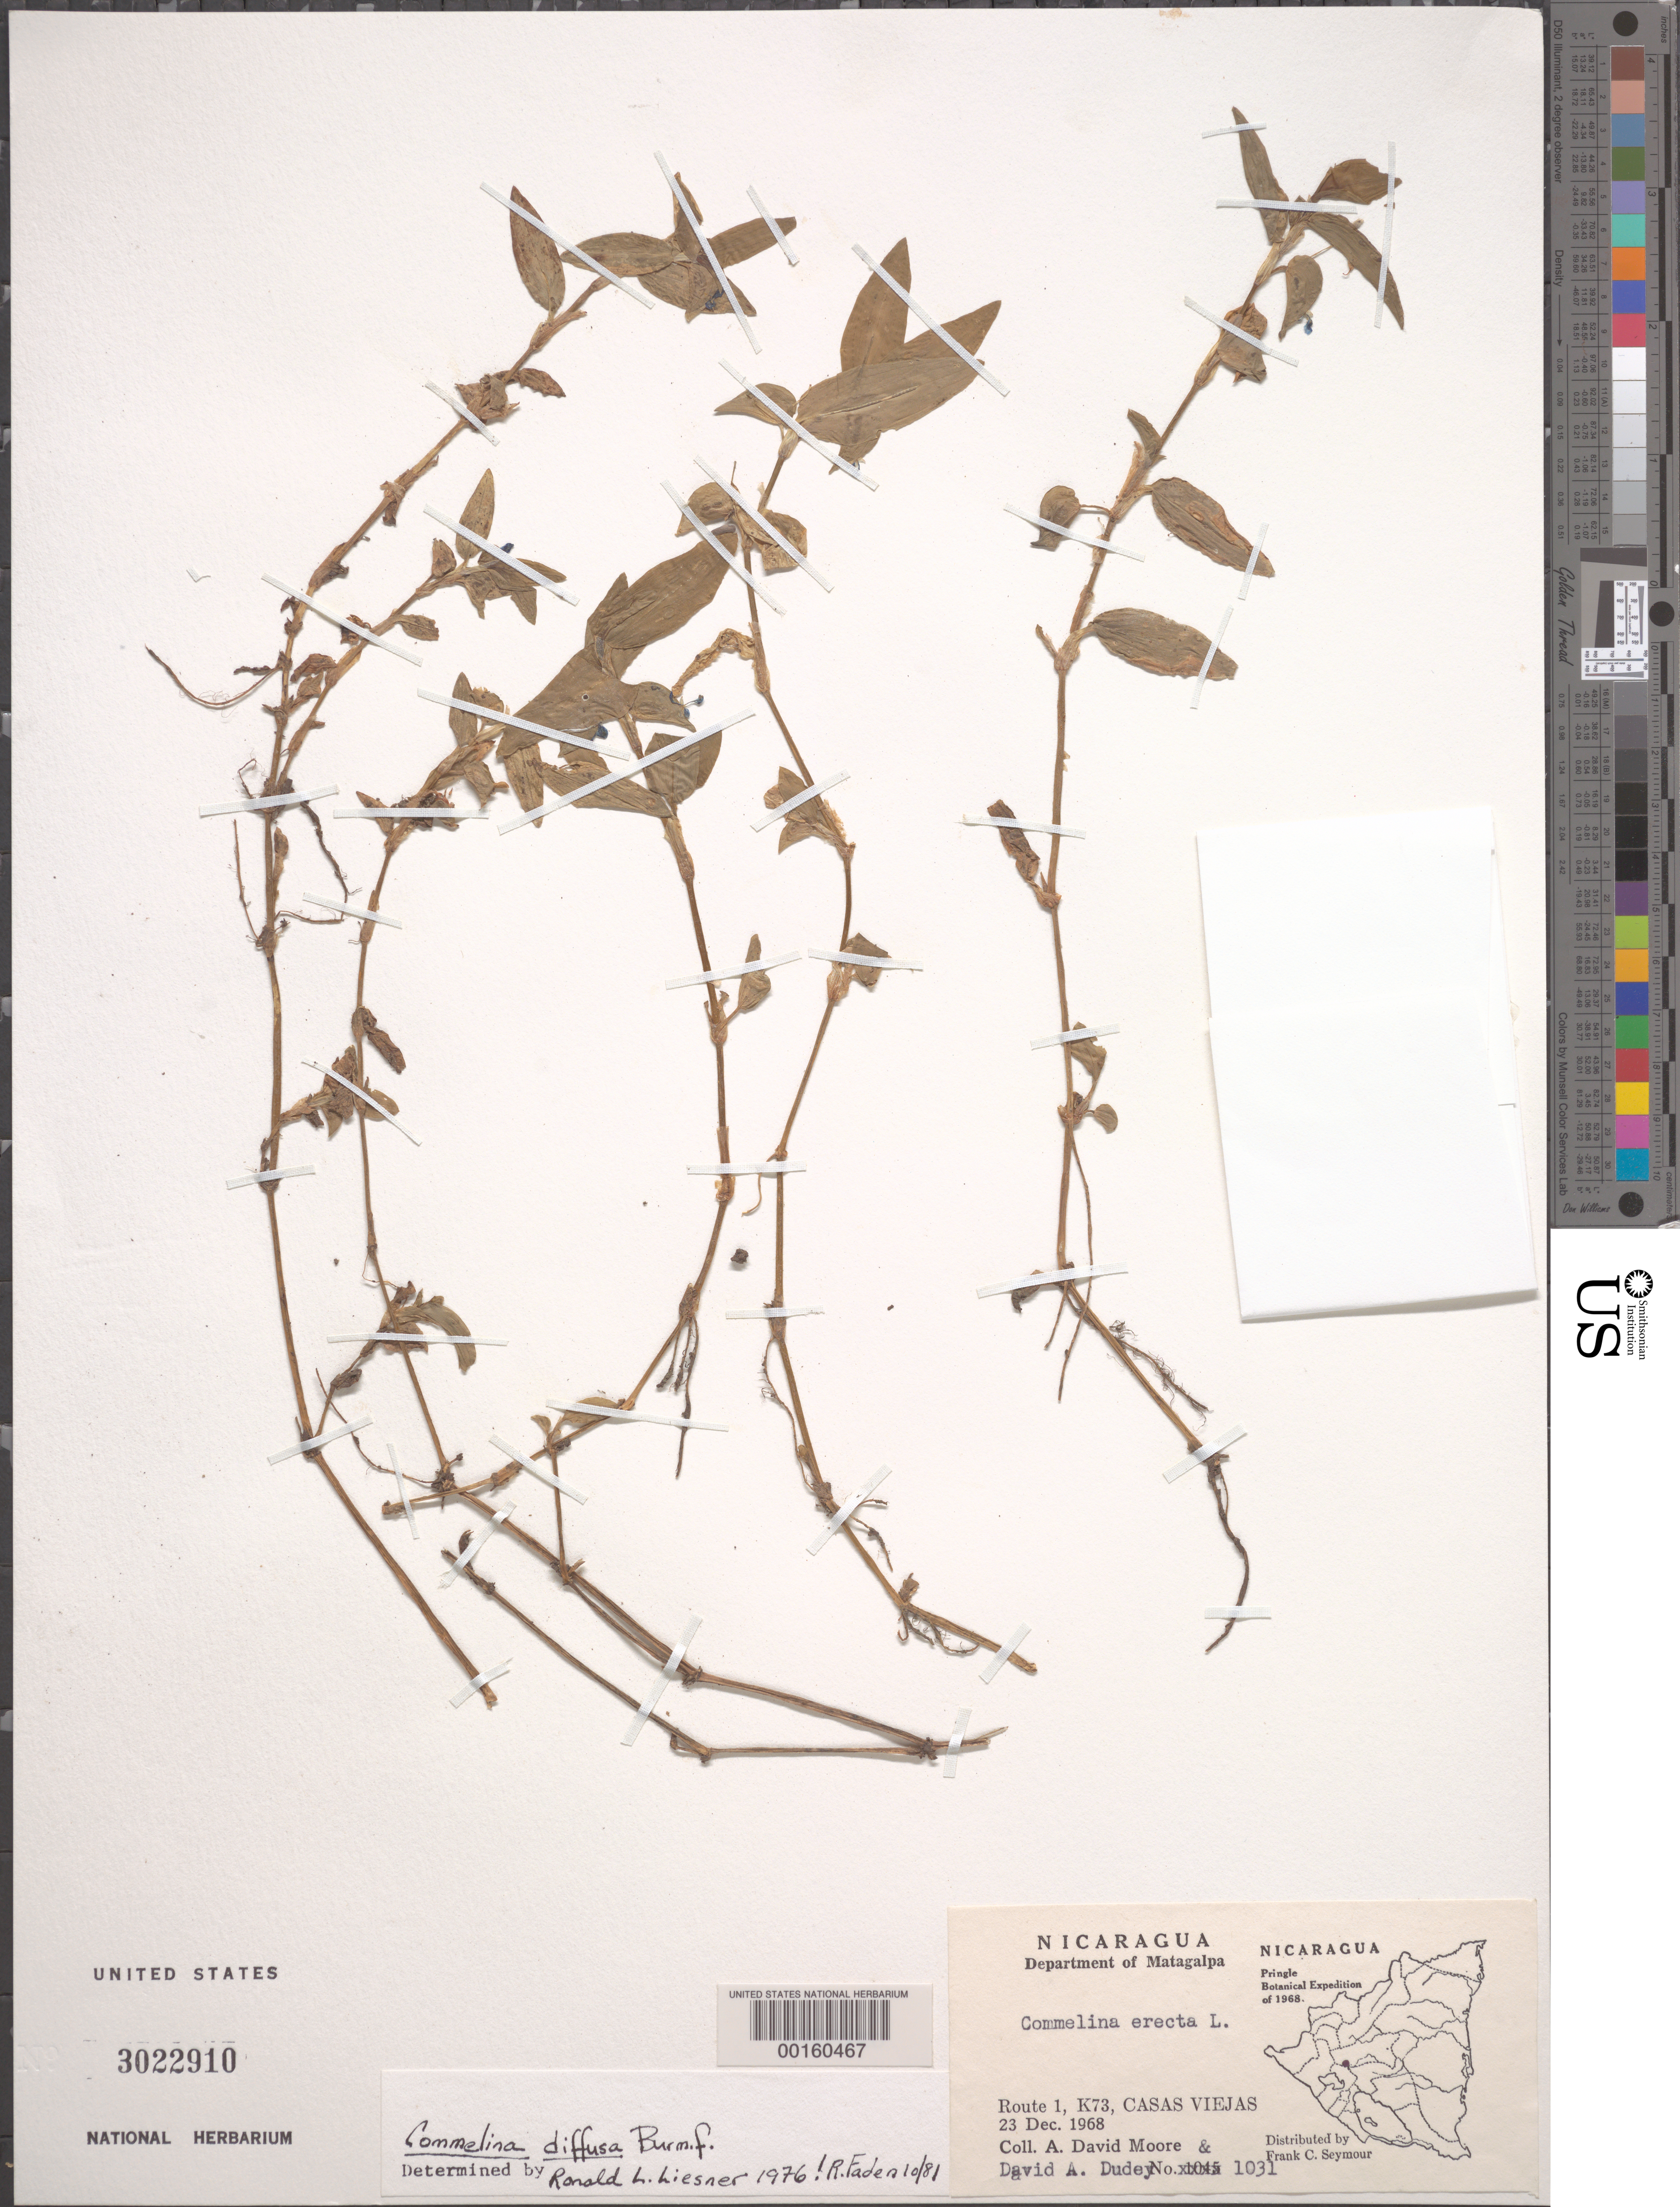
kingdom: Plantae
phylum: Tracheophyta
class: Liliopsida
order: Commelinales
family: Commelinaceae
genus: Commelina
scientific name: Commelina diffusa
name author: Burm. f.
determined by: Liesner, R. L.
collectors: A. Moore & D. Dudley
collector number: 1031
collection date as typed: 23 Dec 1968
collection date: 1968-12-23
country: Nicaragua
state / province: Matagalpa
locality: Casas viejas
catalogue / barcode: US 3022910